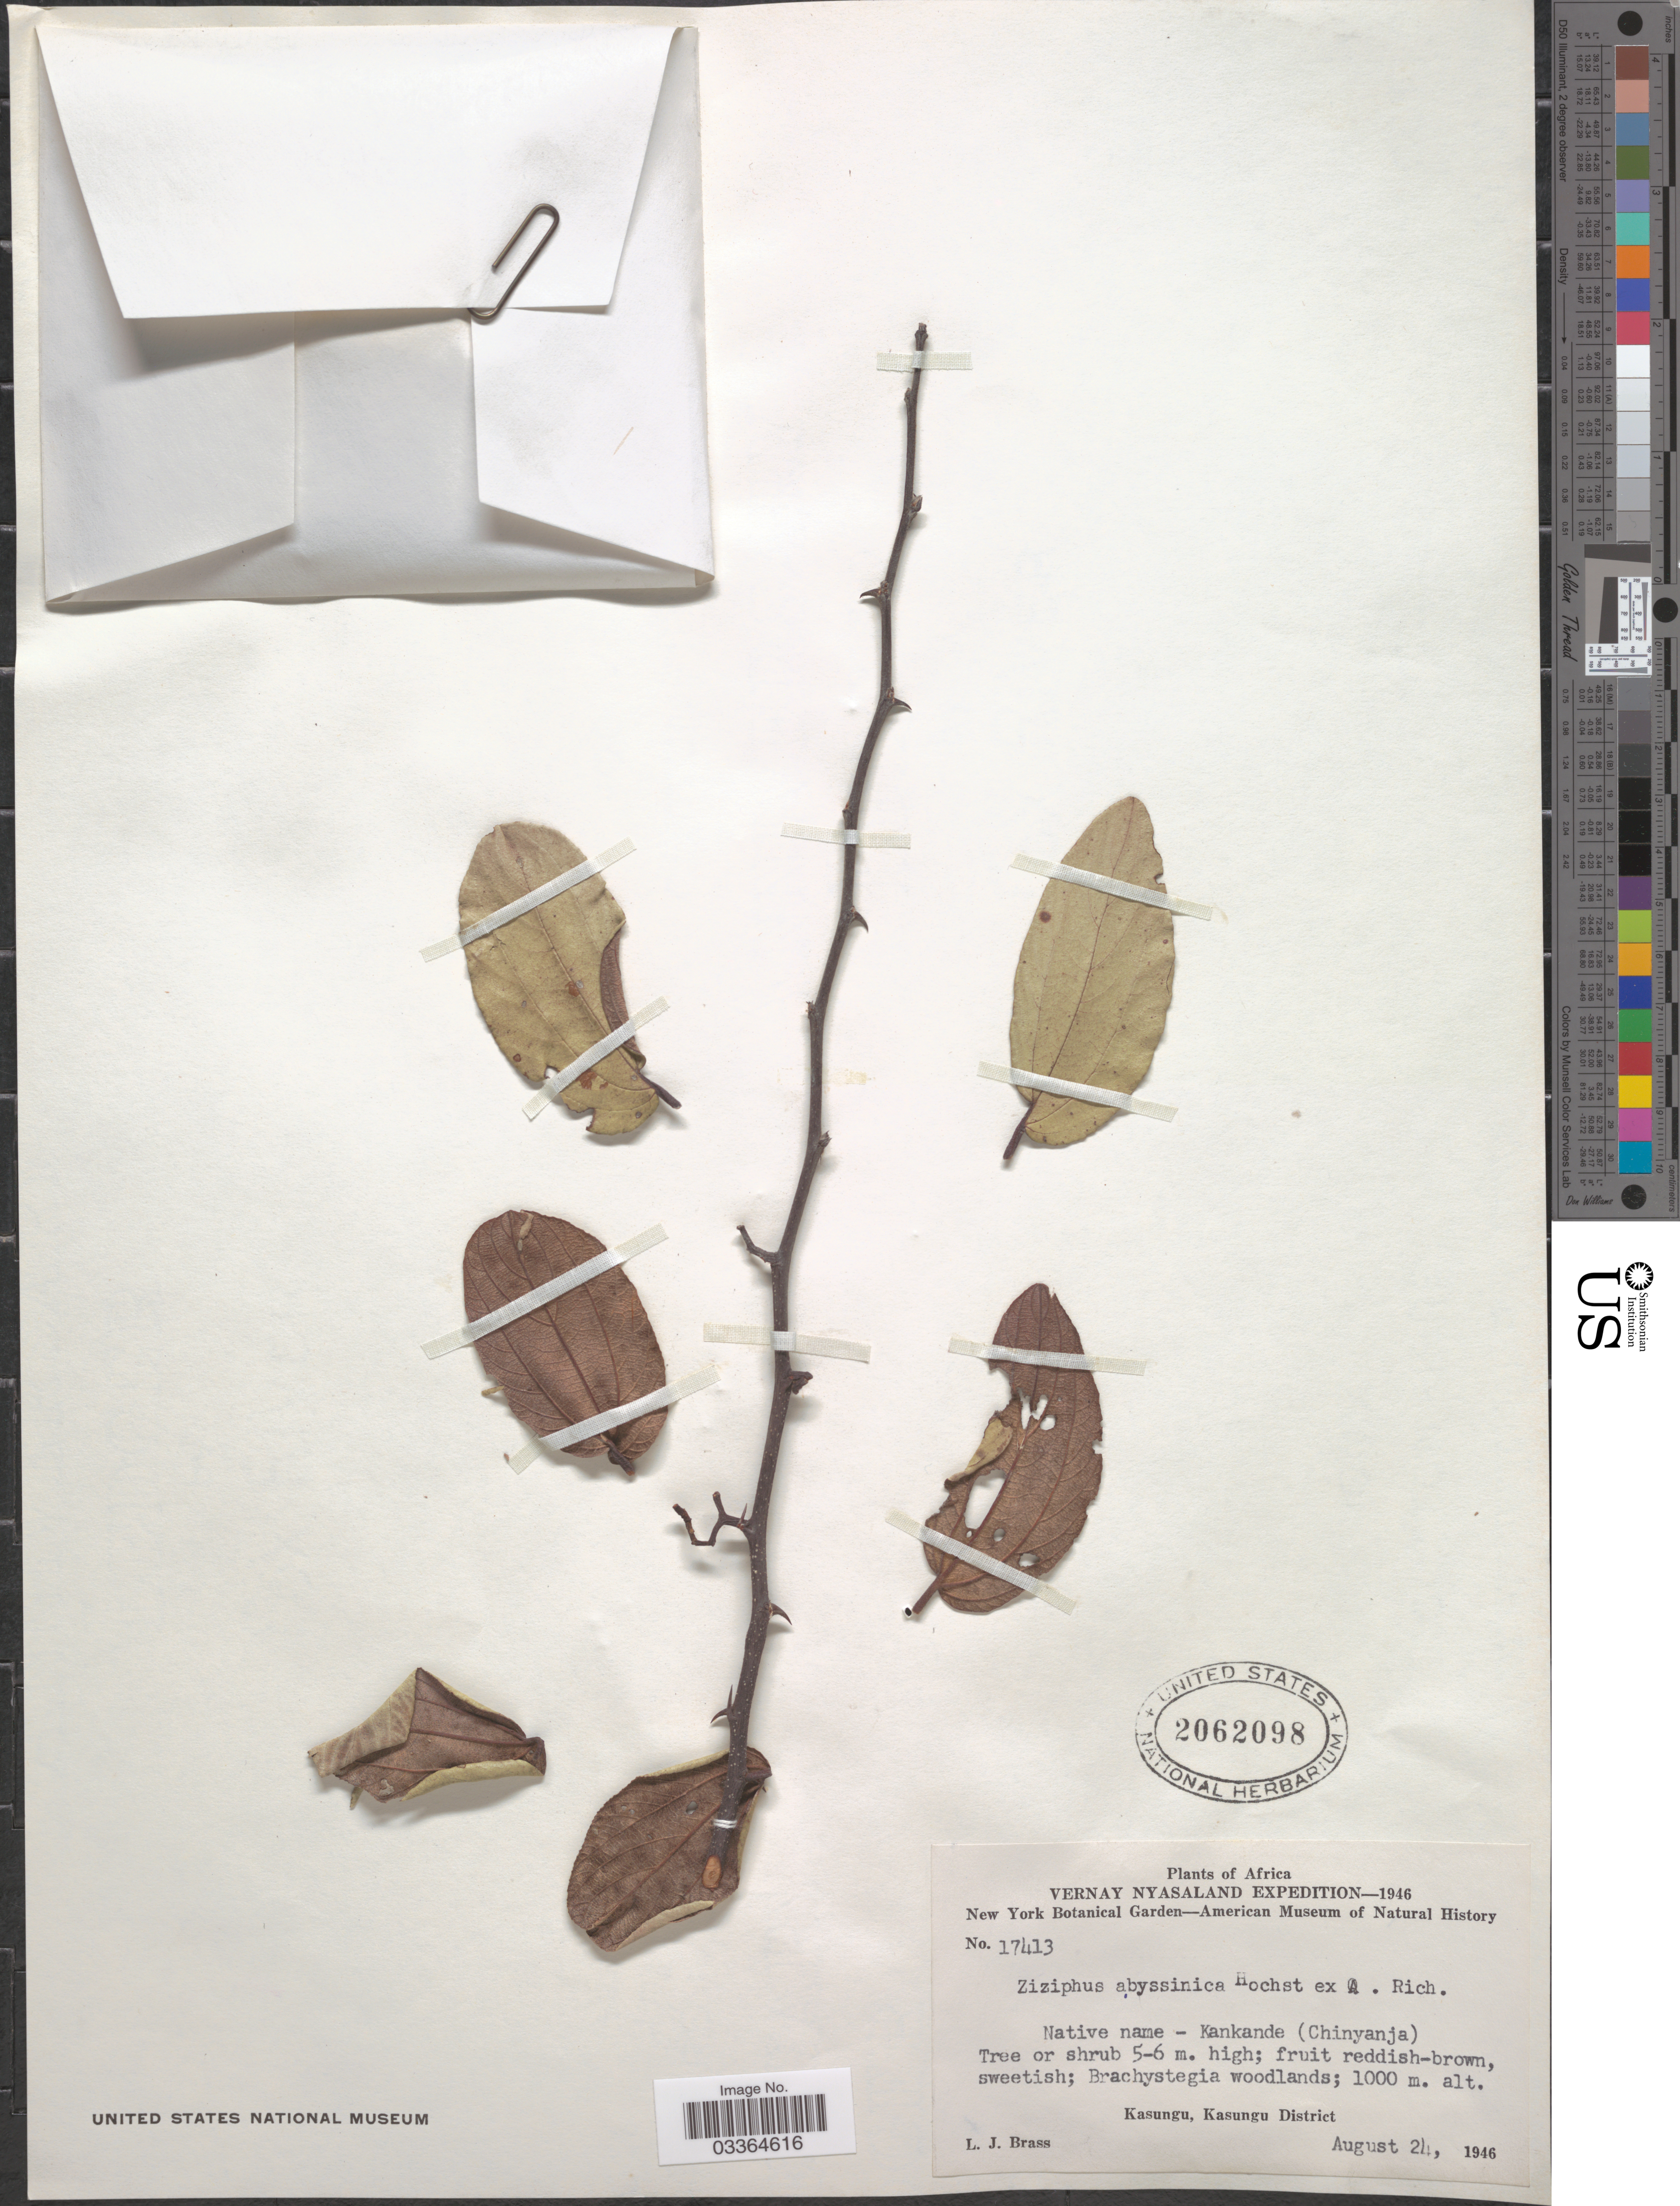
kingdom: Plantae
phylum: Tracheophyta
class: Magnoliopsida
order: Rosales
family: Rhamnaceae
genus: Ziziphus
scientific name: Ziziphus abyssinica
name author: Hochst. ex A. Rich.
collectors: L. J. Brass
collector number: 17413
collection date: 1946-08-24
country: Malawi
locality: Vernay Nyasaland. Kasungu, Kansungu District.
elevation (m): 1000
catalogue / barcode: US 2062098